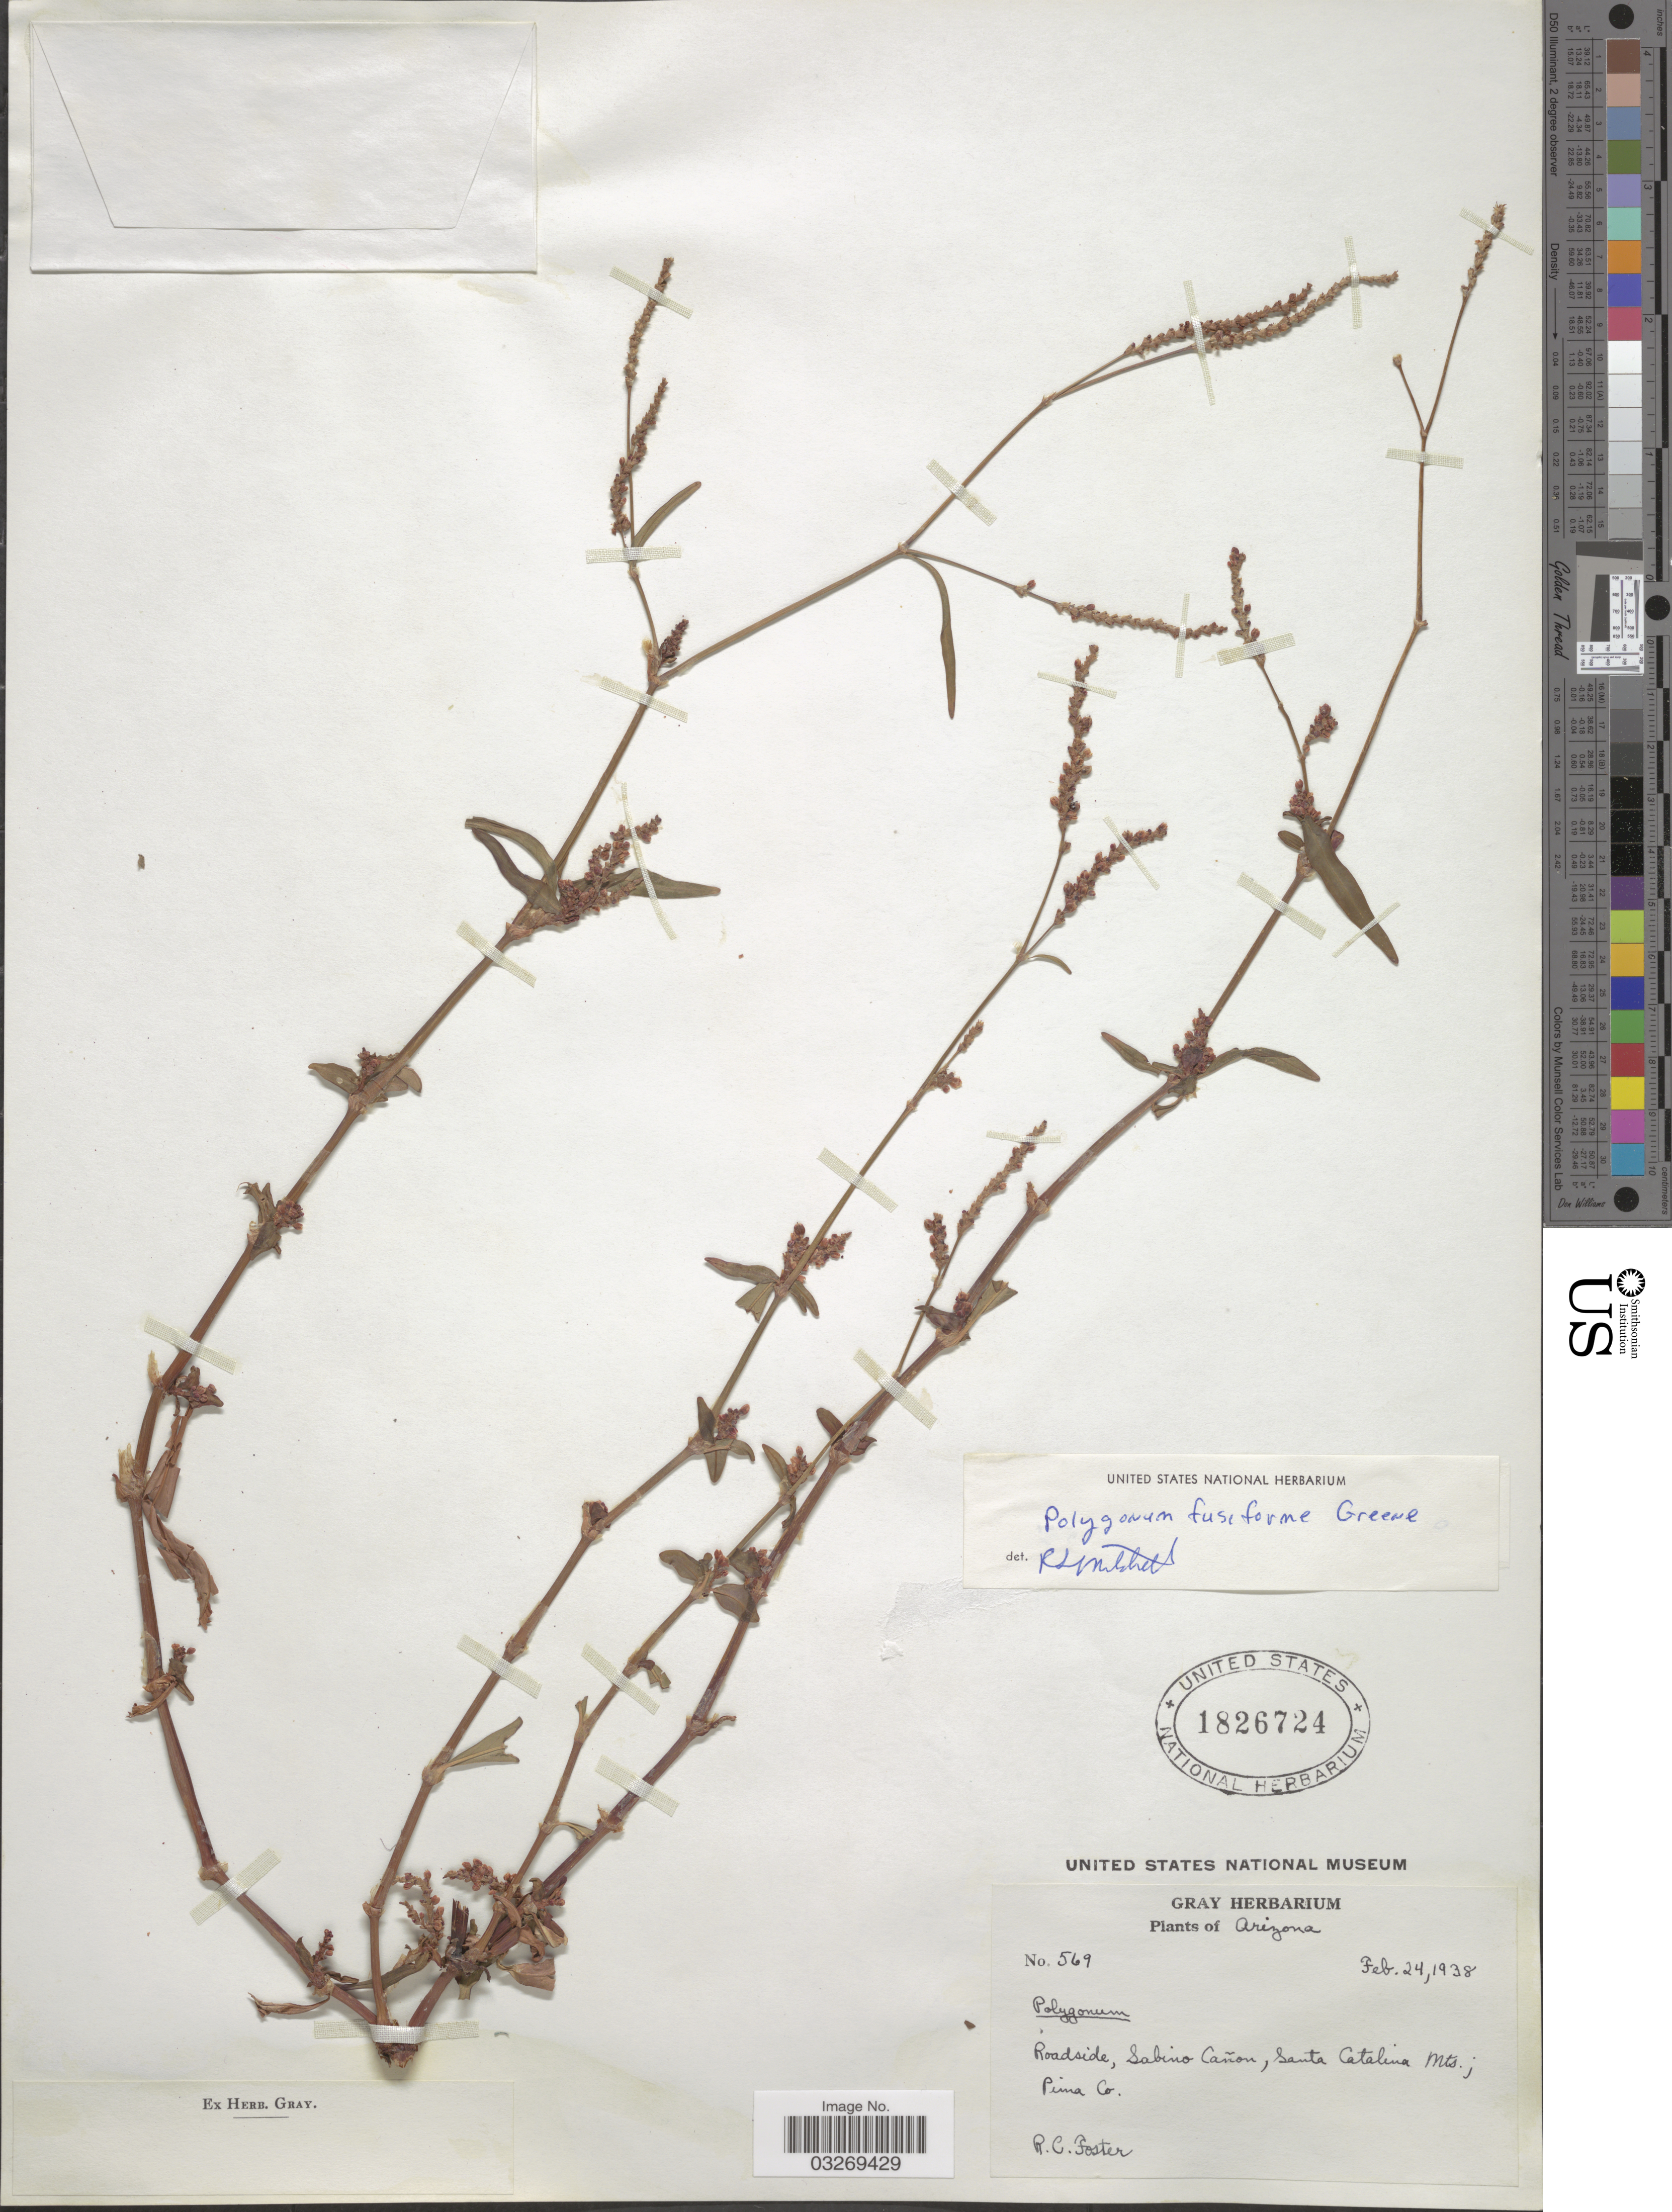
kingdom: Plantae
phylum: Tracheophyta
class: Magnoliopsida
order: Caryophyllales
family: Polygonaceae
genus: Persicaria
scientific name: Persicaria fusiformis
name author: (Greene) Greene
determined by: Atha, D. E.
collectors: R. C. Foster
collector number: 569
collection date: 1938-02-24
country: United States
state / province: Arizona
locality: Roadside, Sabino Cañon, Santa Catalina Mts.; Pima Co.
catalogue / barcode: US 1826724